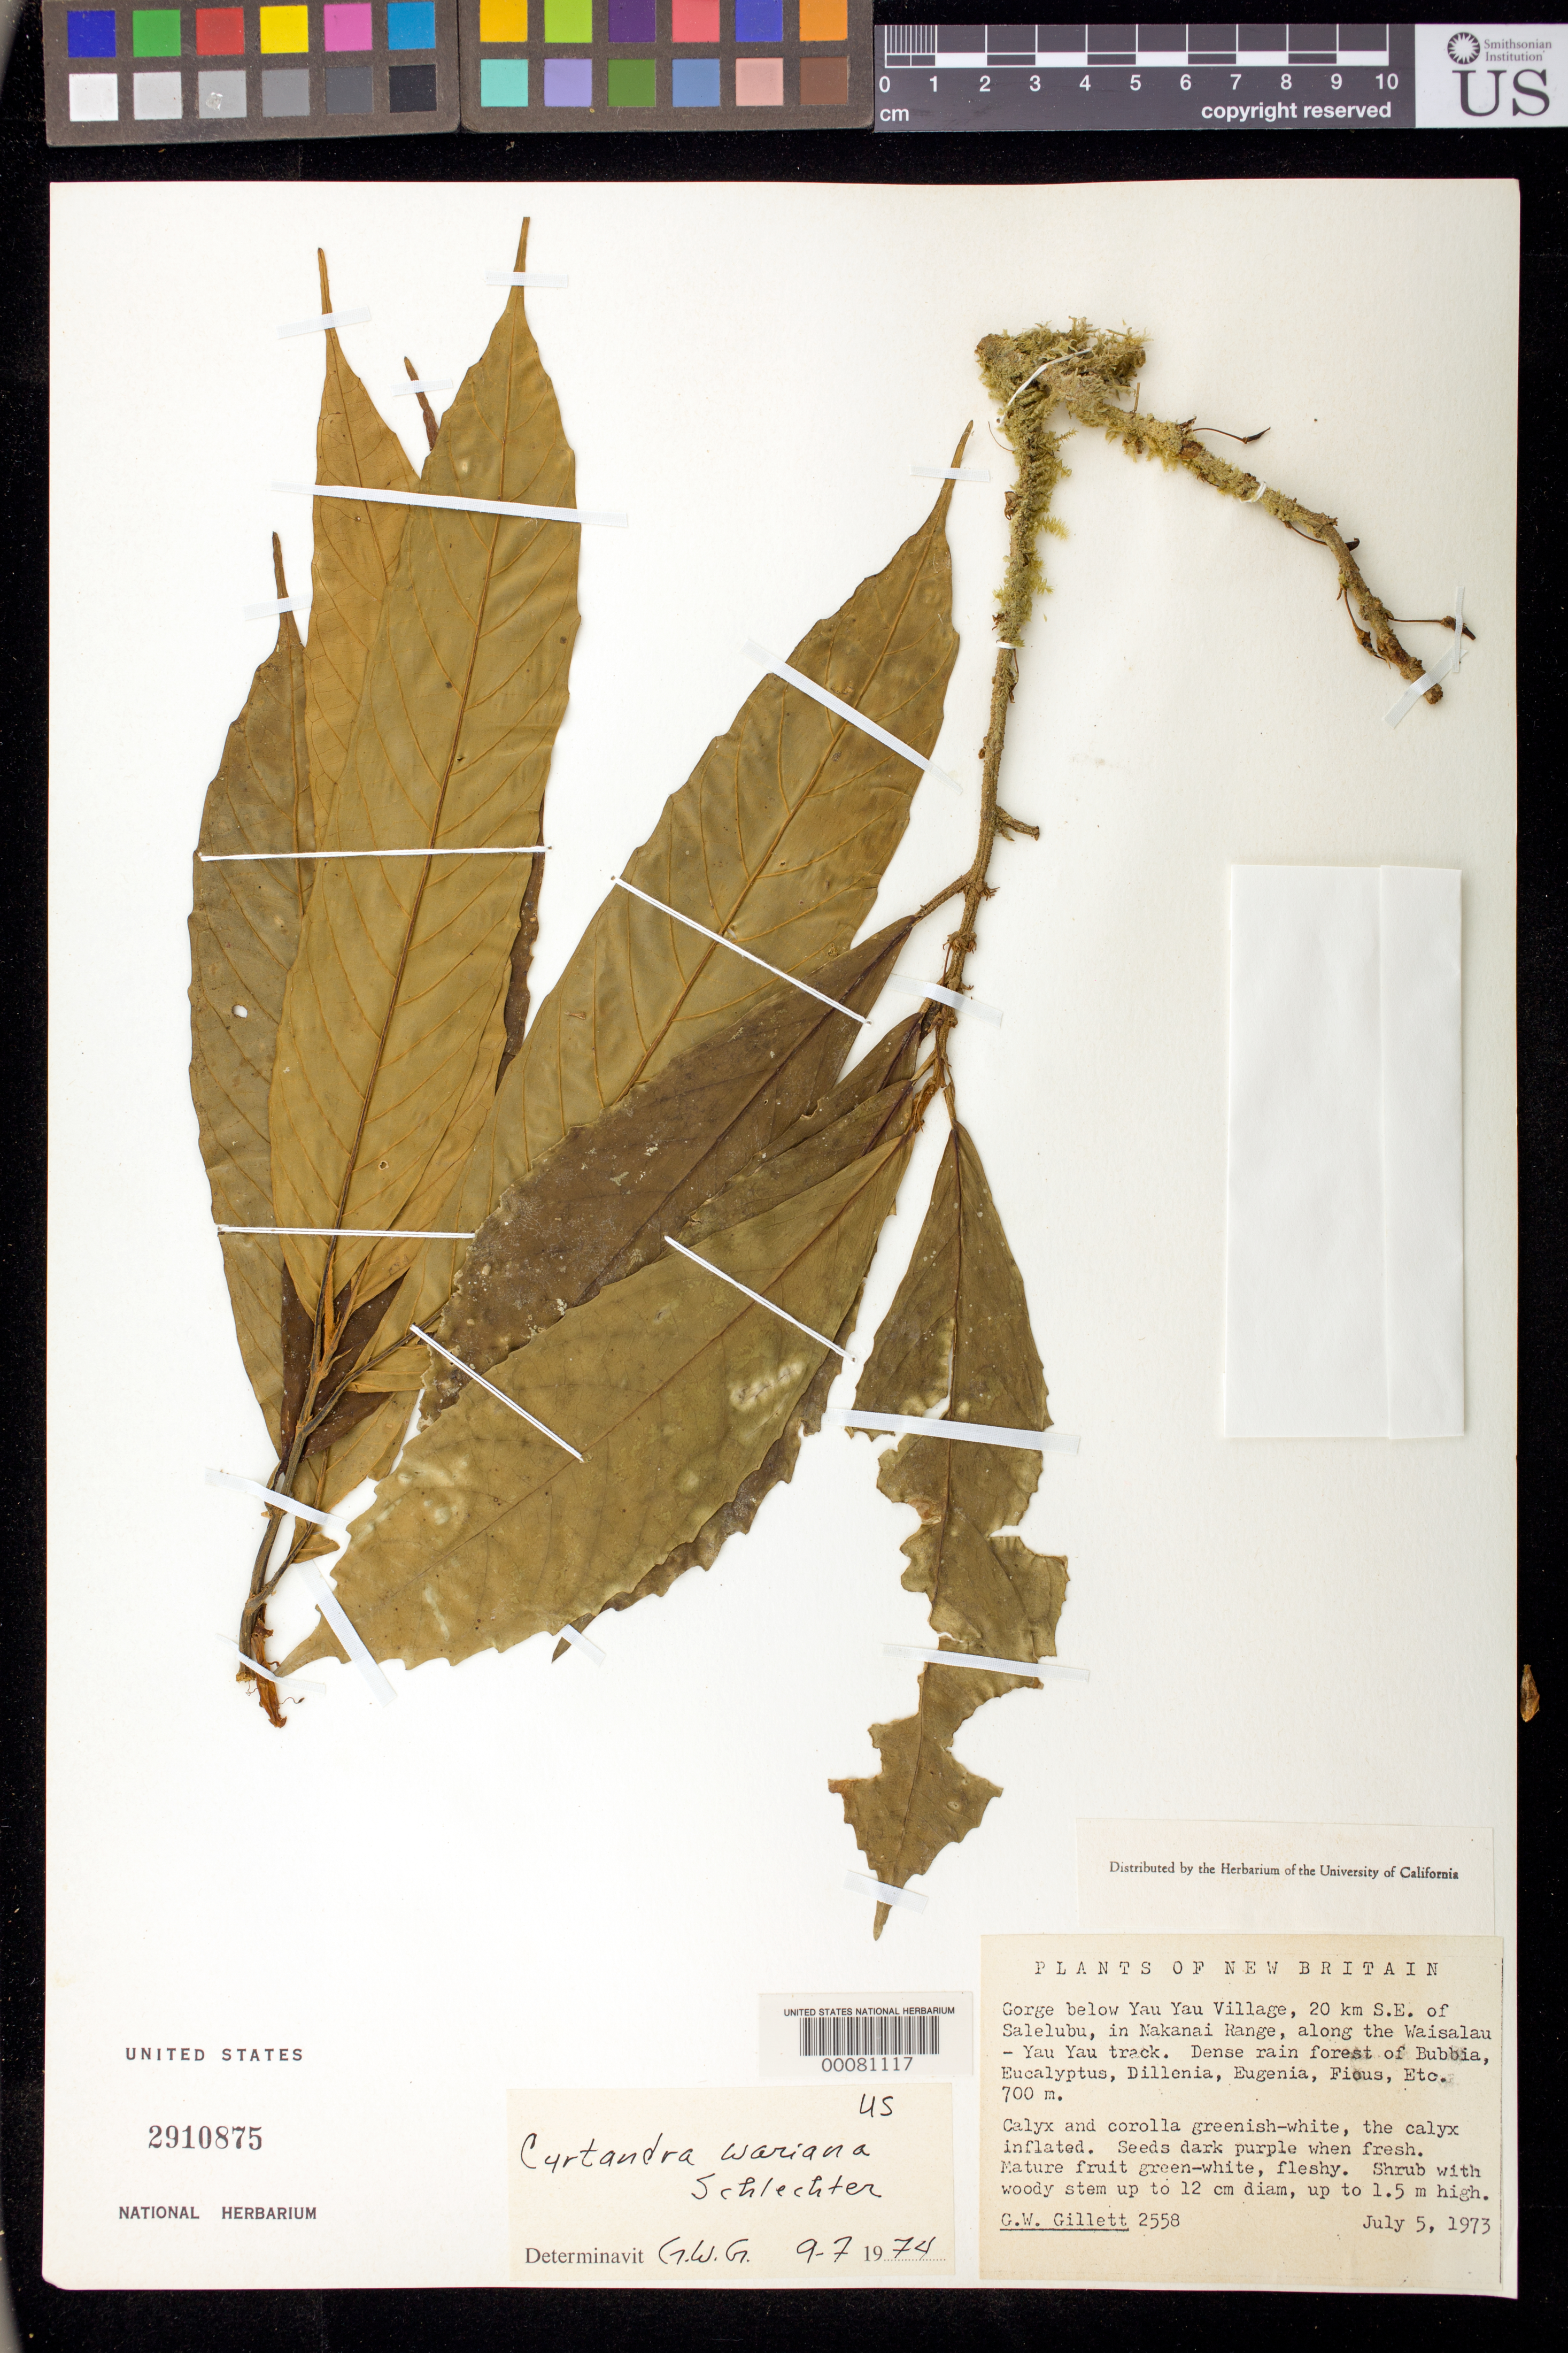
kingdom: Plantae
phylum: Tracheophyta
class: Magnoliopsida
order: Lamiales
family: Gesneriaceae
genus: Cyrtandra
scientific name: Cyrtandra wariana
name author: Schltr.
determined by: Gillett, G. W.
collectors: G. Gillett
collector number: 2558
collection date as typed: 05 Jul 1973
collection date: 1973-07-05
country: Papua New Guinea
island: New Britain I.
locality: New britain i., Gorge below yau yau village, 20 km se of salelubu, in nakanai range, along the waisalau - yau yau track. bismark archipelago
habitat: Dense rain forest of bubbia, eucalyptus, dillenia, eugenia, etc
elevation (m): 700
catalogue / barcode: US 2910875